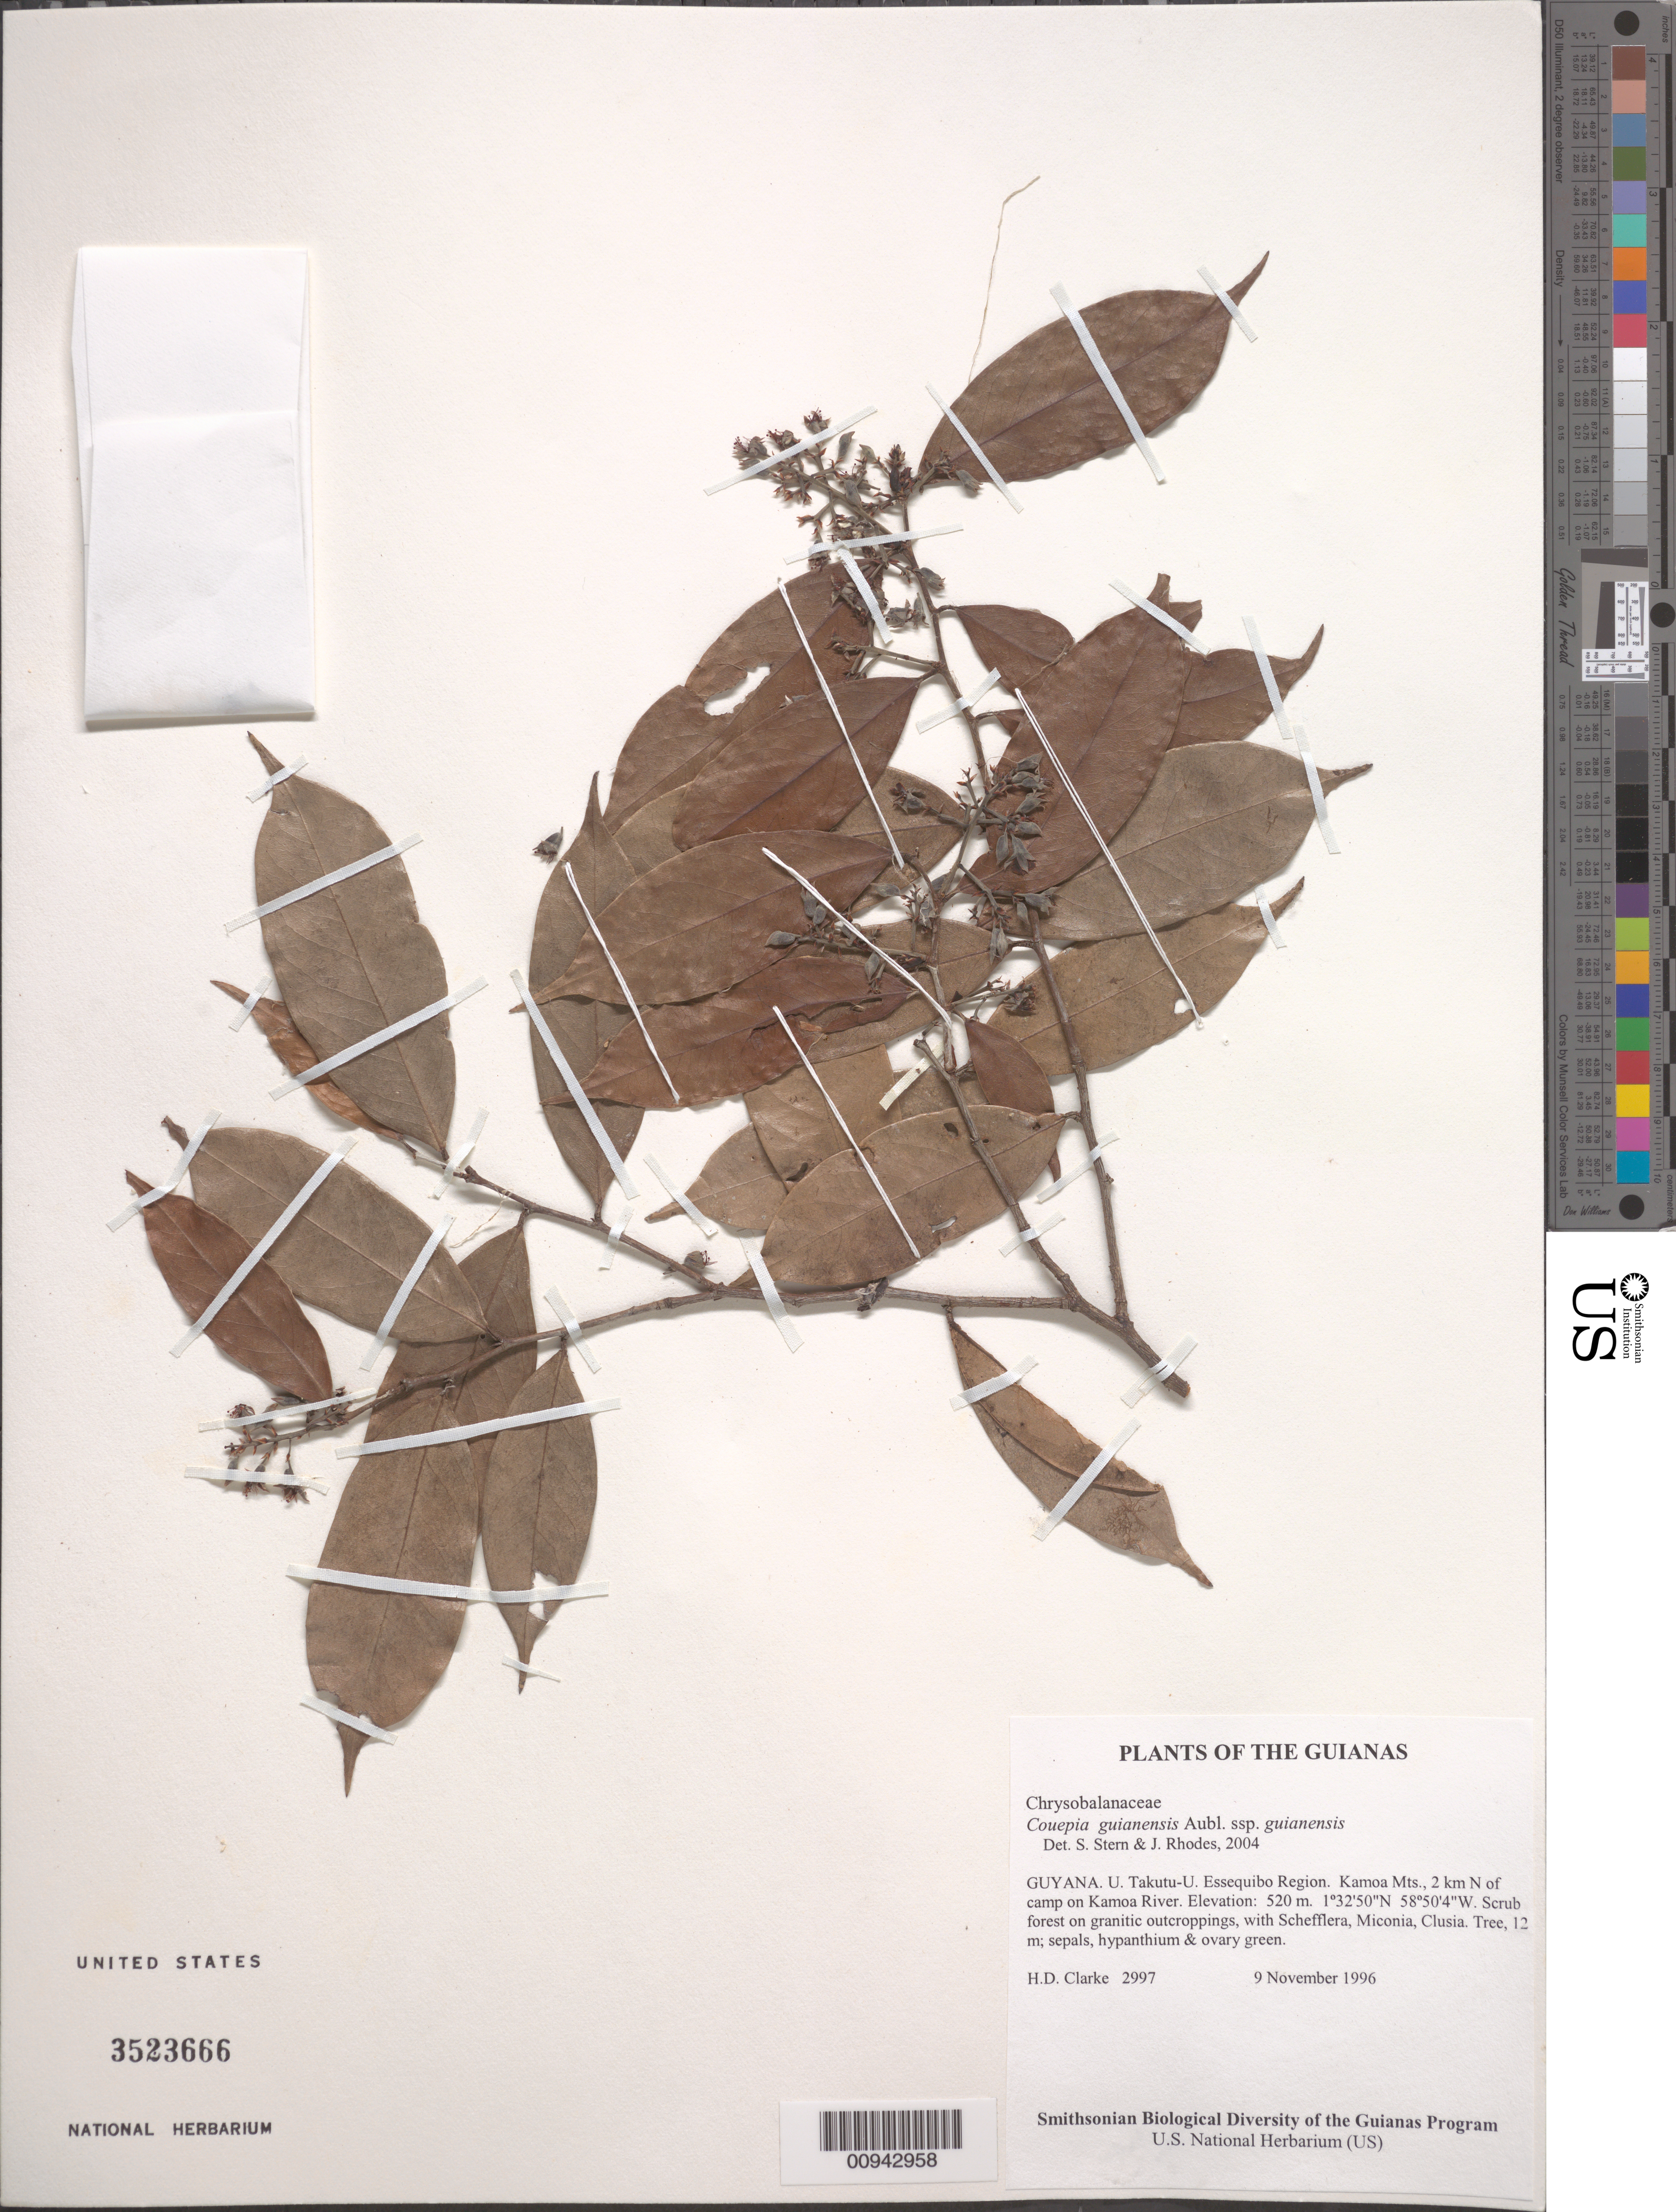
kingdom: Plantae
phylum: Tracheophyta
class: Magnoliopsida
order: Malpighiales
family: Chrysobalanaceae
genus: Couepia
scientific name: Couepia guianensis subsp. guianensis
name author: Aubl.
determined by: Rhodes, J.; Stern, S. R.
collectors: H. D. Clarke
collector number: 2997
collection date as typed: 9 November 1996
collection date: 1996-11-09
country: Guyana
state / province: U. Takutu-U. Essequibo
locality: Kamoa Mts., 2 km N of camp on Kamoa River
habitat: Scrub forest on granitic outcroppings, with Schefflera, Miconia, Clusia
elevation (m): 520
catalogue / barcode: US 3523666